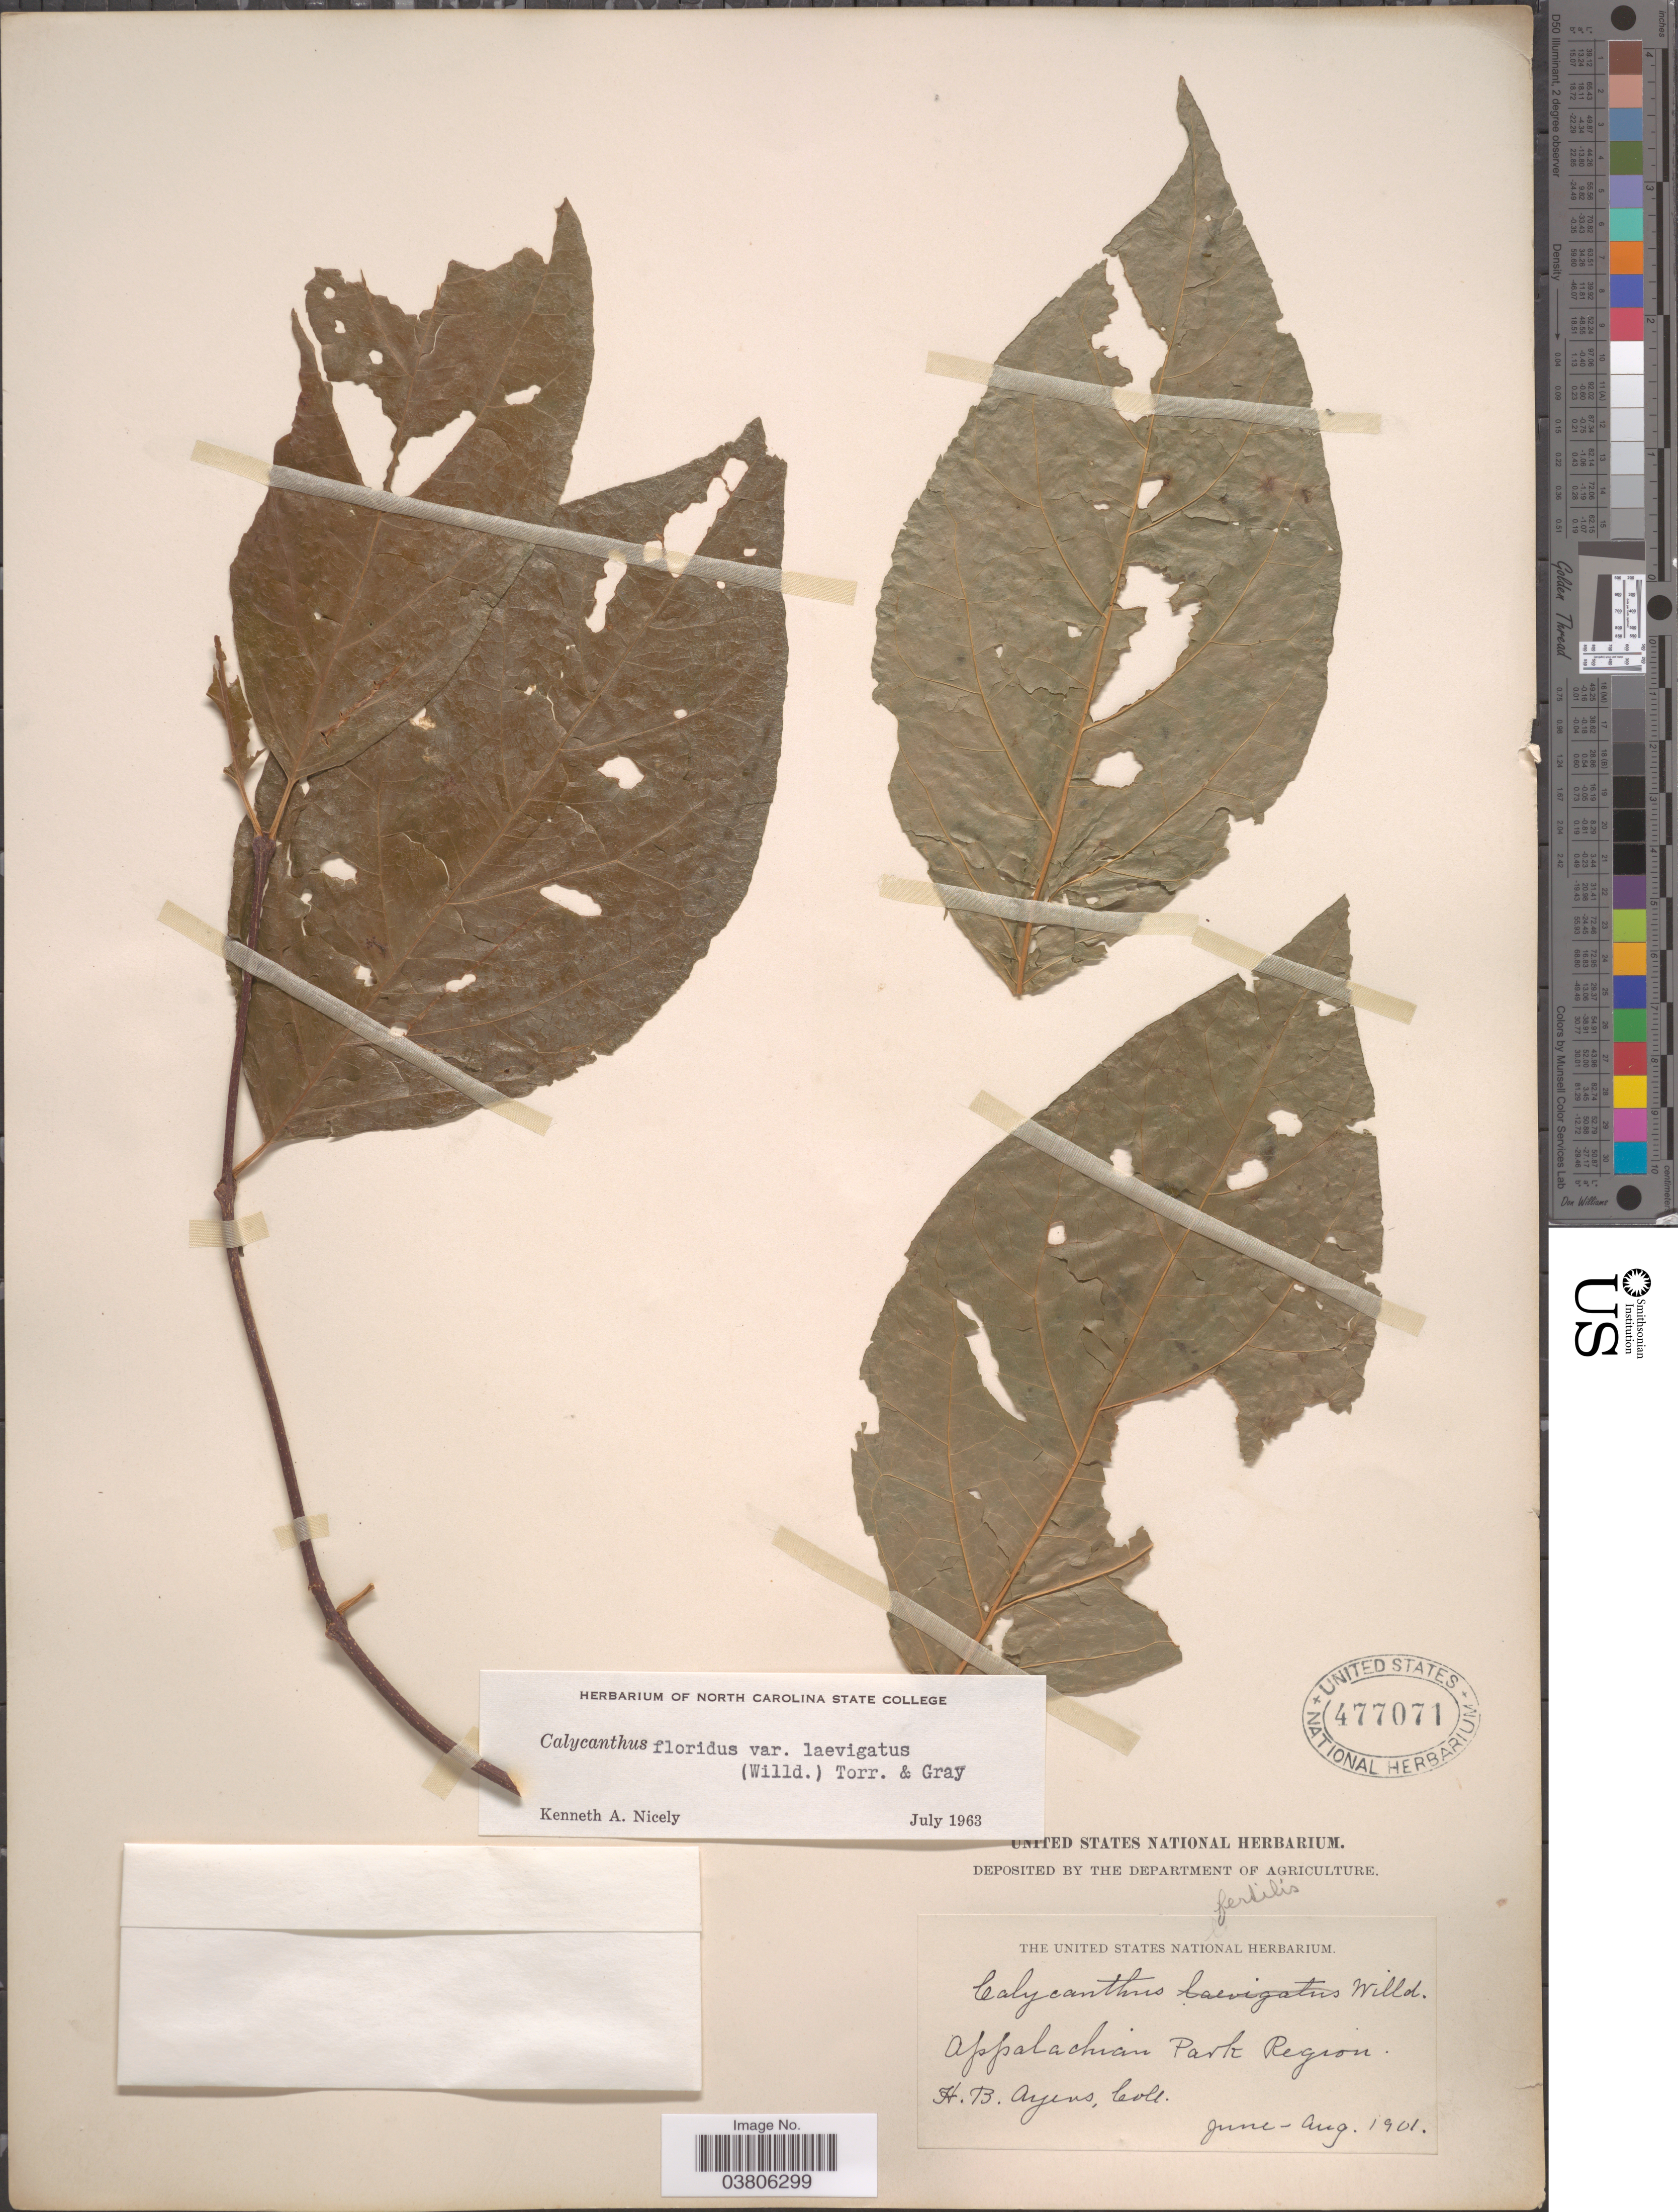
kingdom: Plantae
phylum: Tracheophyta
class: Magnoliopsida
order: Laurales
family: Calycanthaceae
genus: Calycanthus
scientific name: Calycanthus floridus var. laevigatus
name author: (Willd.) Torr. & A. Gray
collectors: H. Ayres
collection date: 1901-06/1901-08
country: United States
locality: Appalachian Park Region.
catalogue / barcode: US 477071